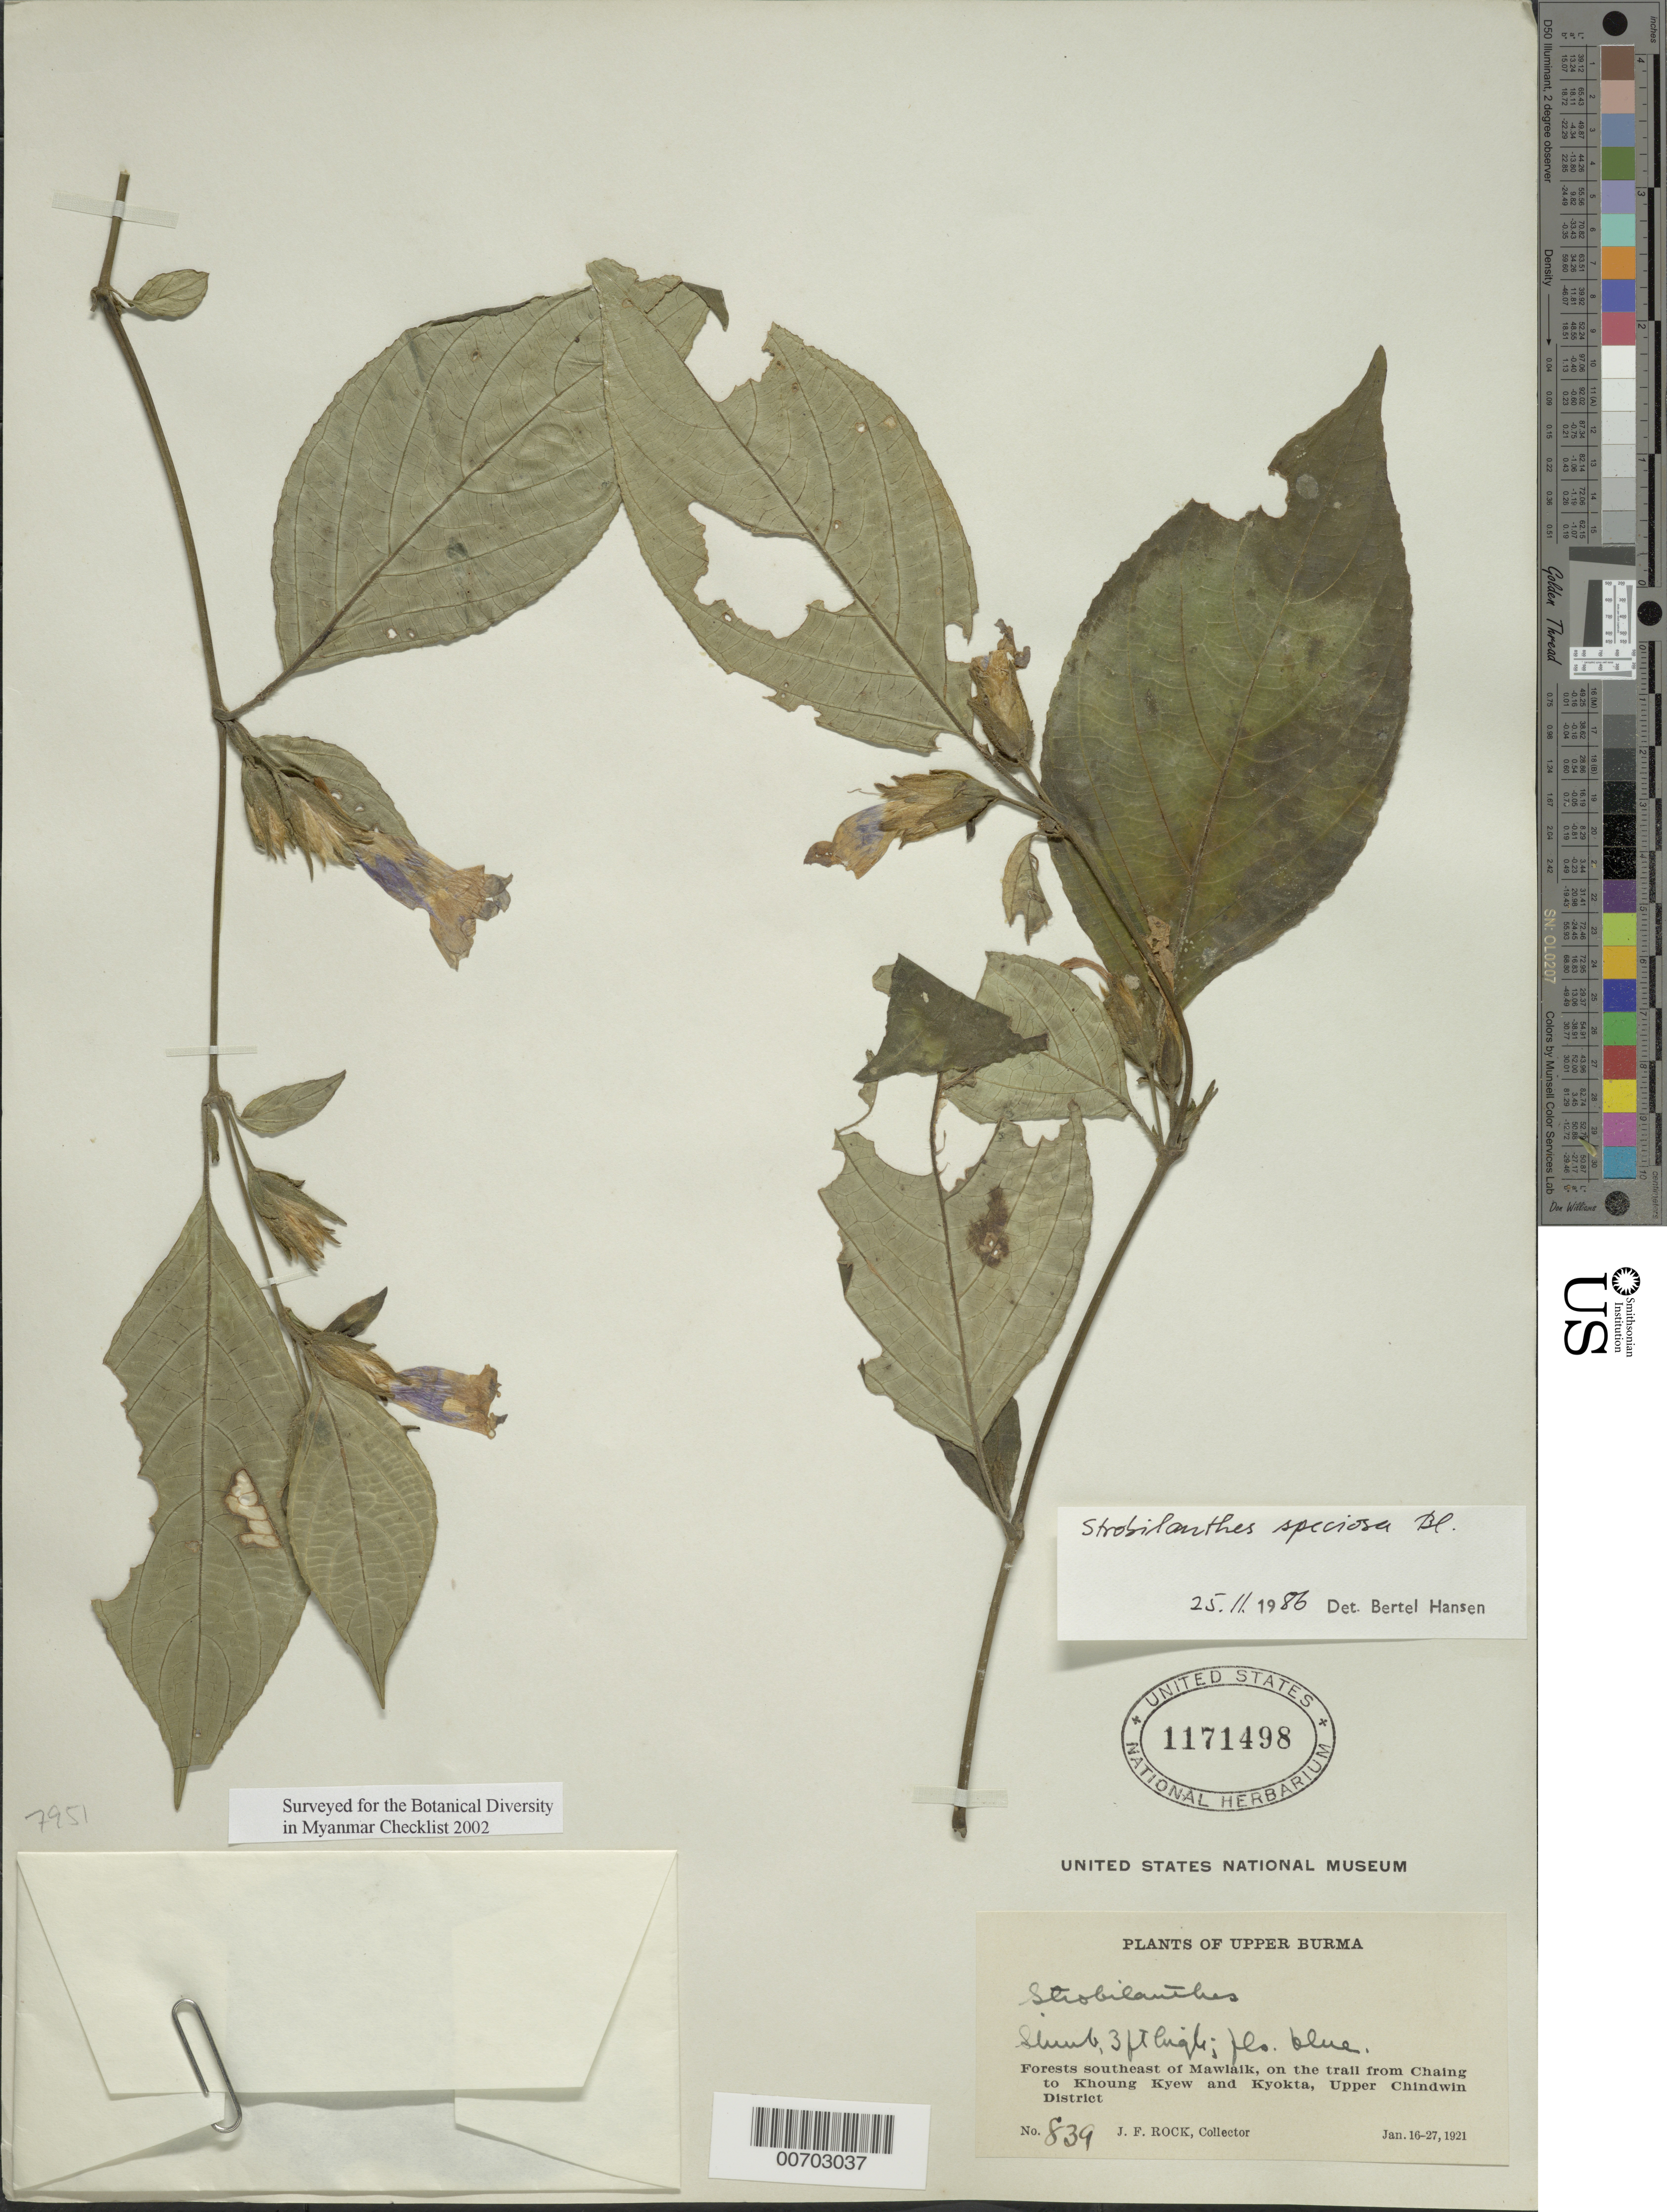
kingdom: Plantae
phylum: Tracheophyta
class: Magnoliopsida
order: Lamiales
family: Acanthaceae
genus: Strobilanthes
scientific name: Strobilanthes speciosa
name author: Blume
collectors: J. F. Rock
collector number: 839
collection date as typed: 16 Jan 1921 to 27 Jan 1921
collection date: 1921-01-16/1921-01-27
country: Myanmar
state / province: Sagaing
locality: Upper Chindwin Dist., Mawlaik, SE of, trail from Chaing to Khoung Kyew and Kyokta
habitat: Forest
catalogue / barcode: US 1171498